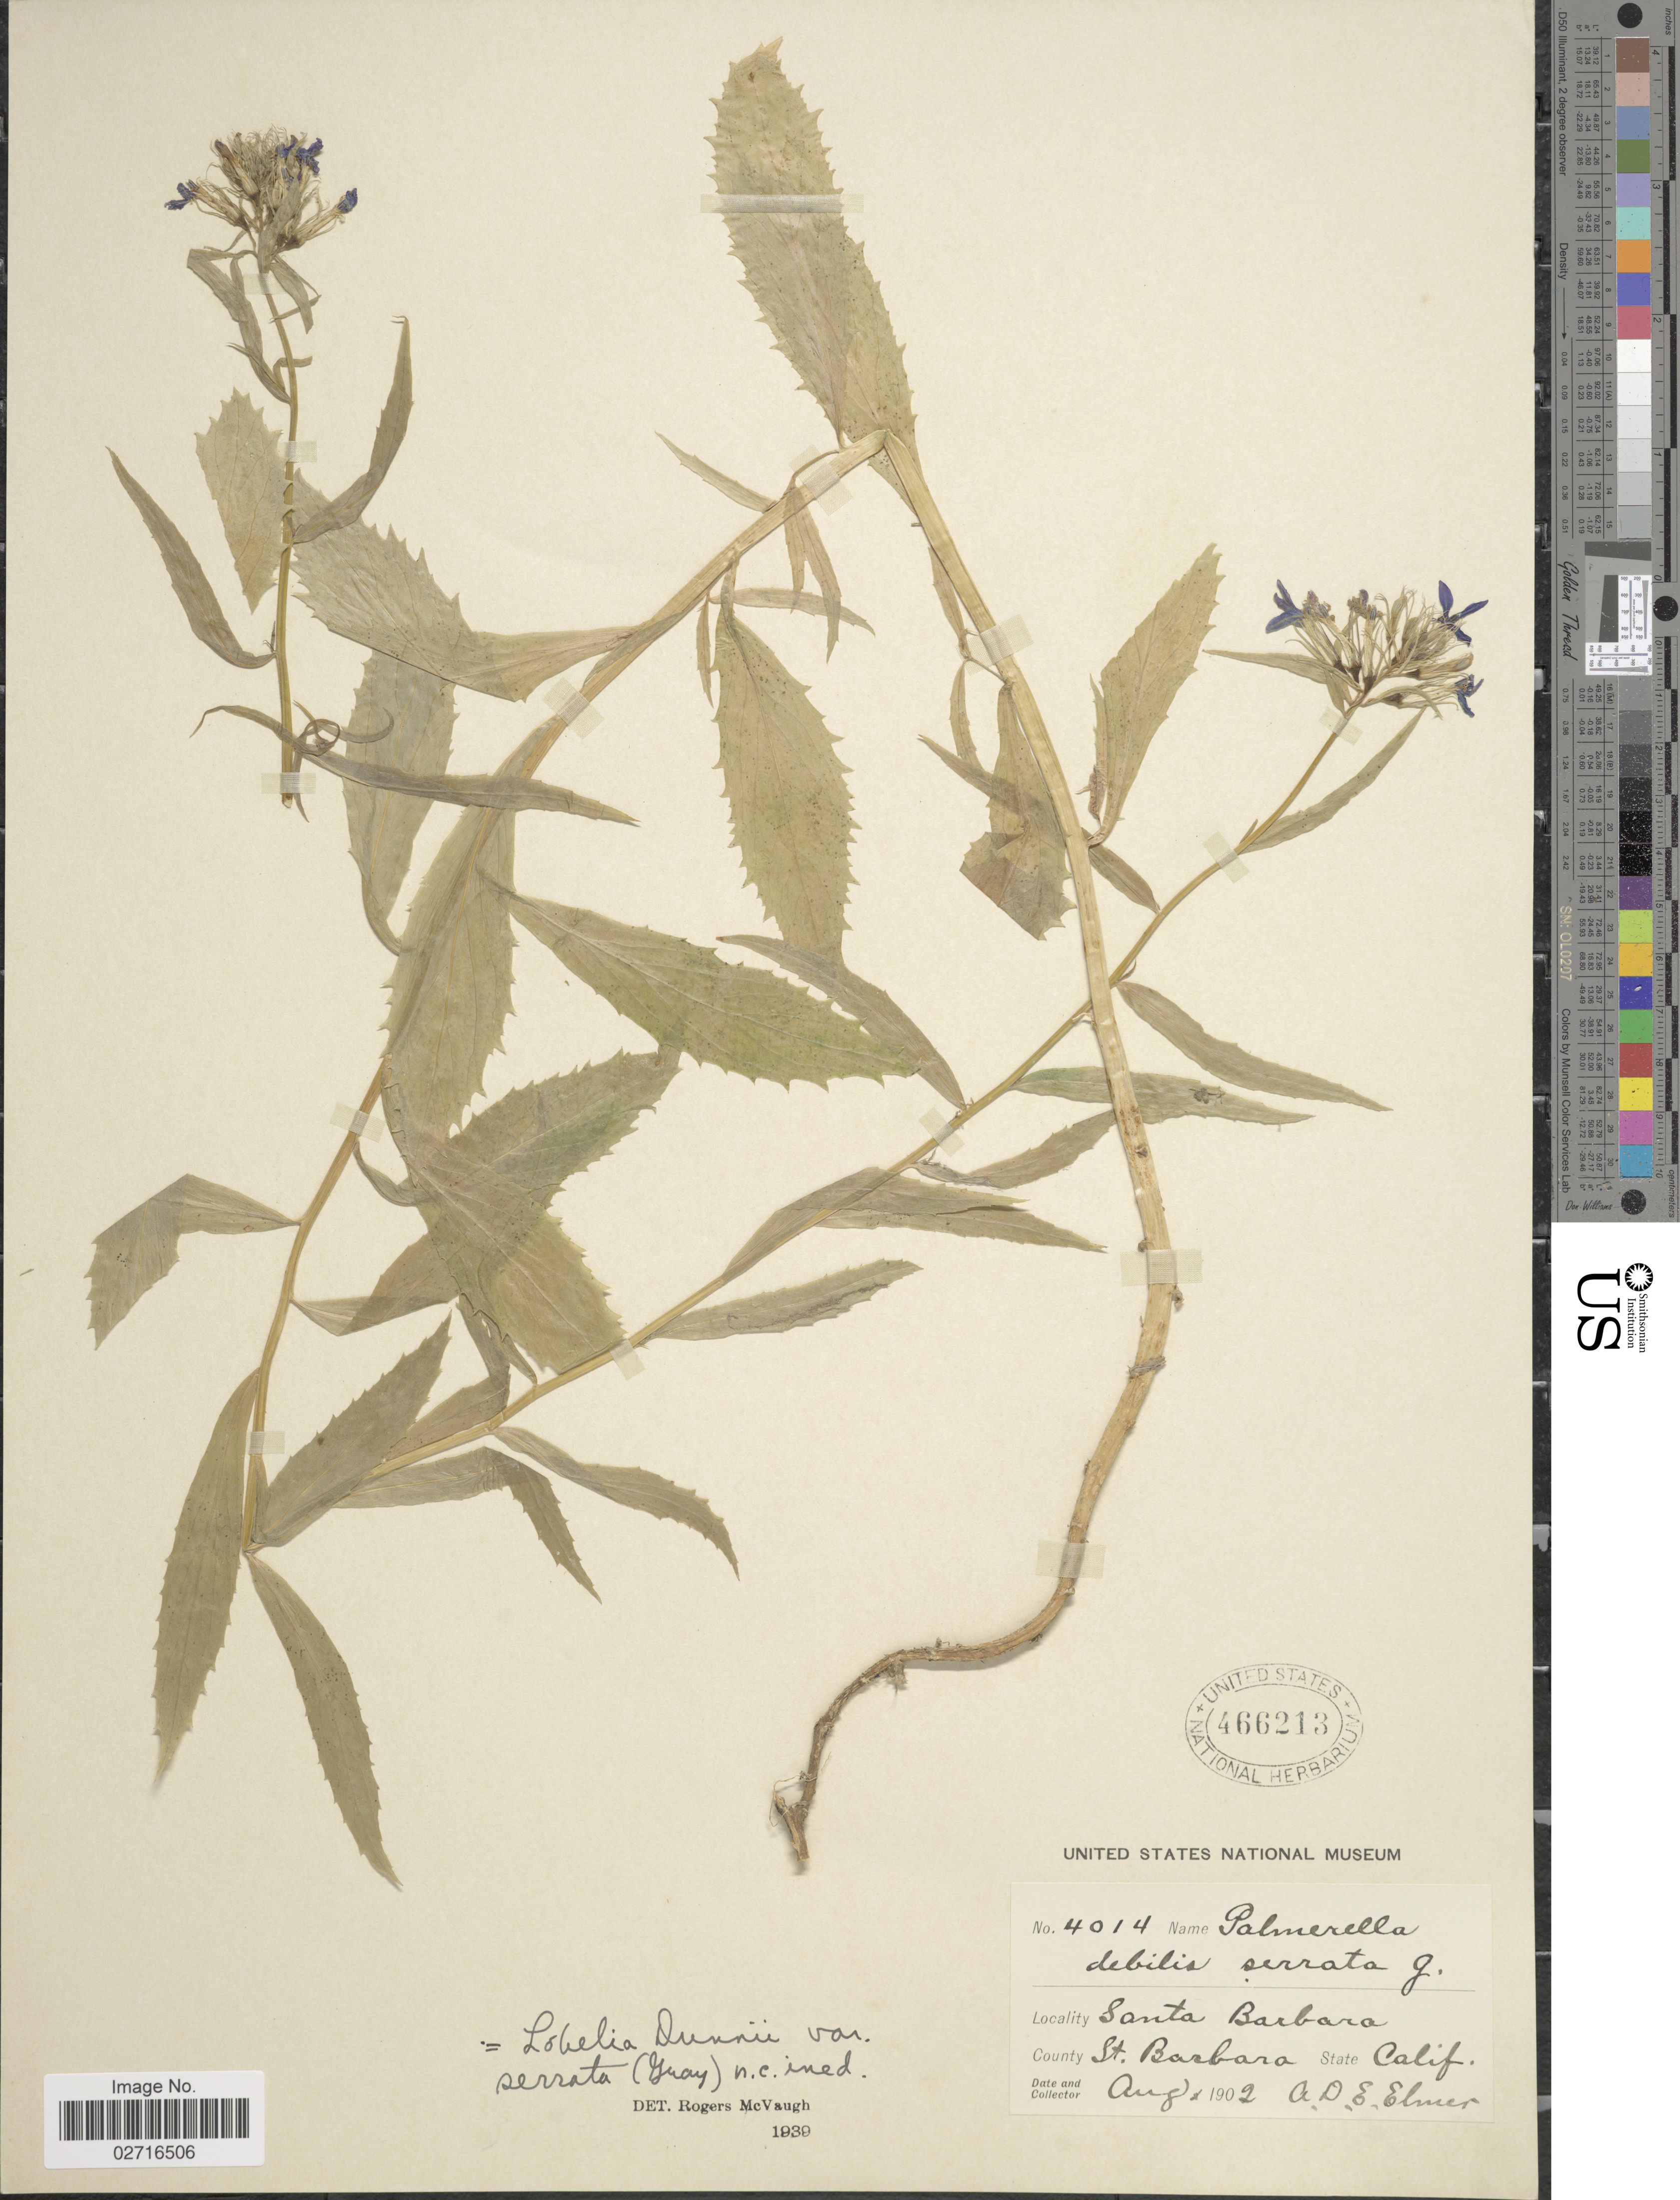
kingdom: Plantae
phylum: Tracheophyta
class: Magnoliopsida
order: Asterales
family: Campanulaceae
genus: Palmerella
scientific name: Palmerella debilis subsp. serrata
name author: (A. Gray) Lammers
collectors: A. D. E. Elmer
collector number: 4014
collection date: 1902-08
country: United States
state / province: California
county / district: Santa Barbara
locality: Santa Barbara, County St. Barbara.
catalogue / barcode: US 466213